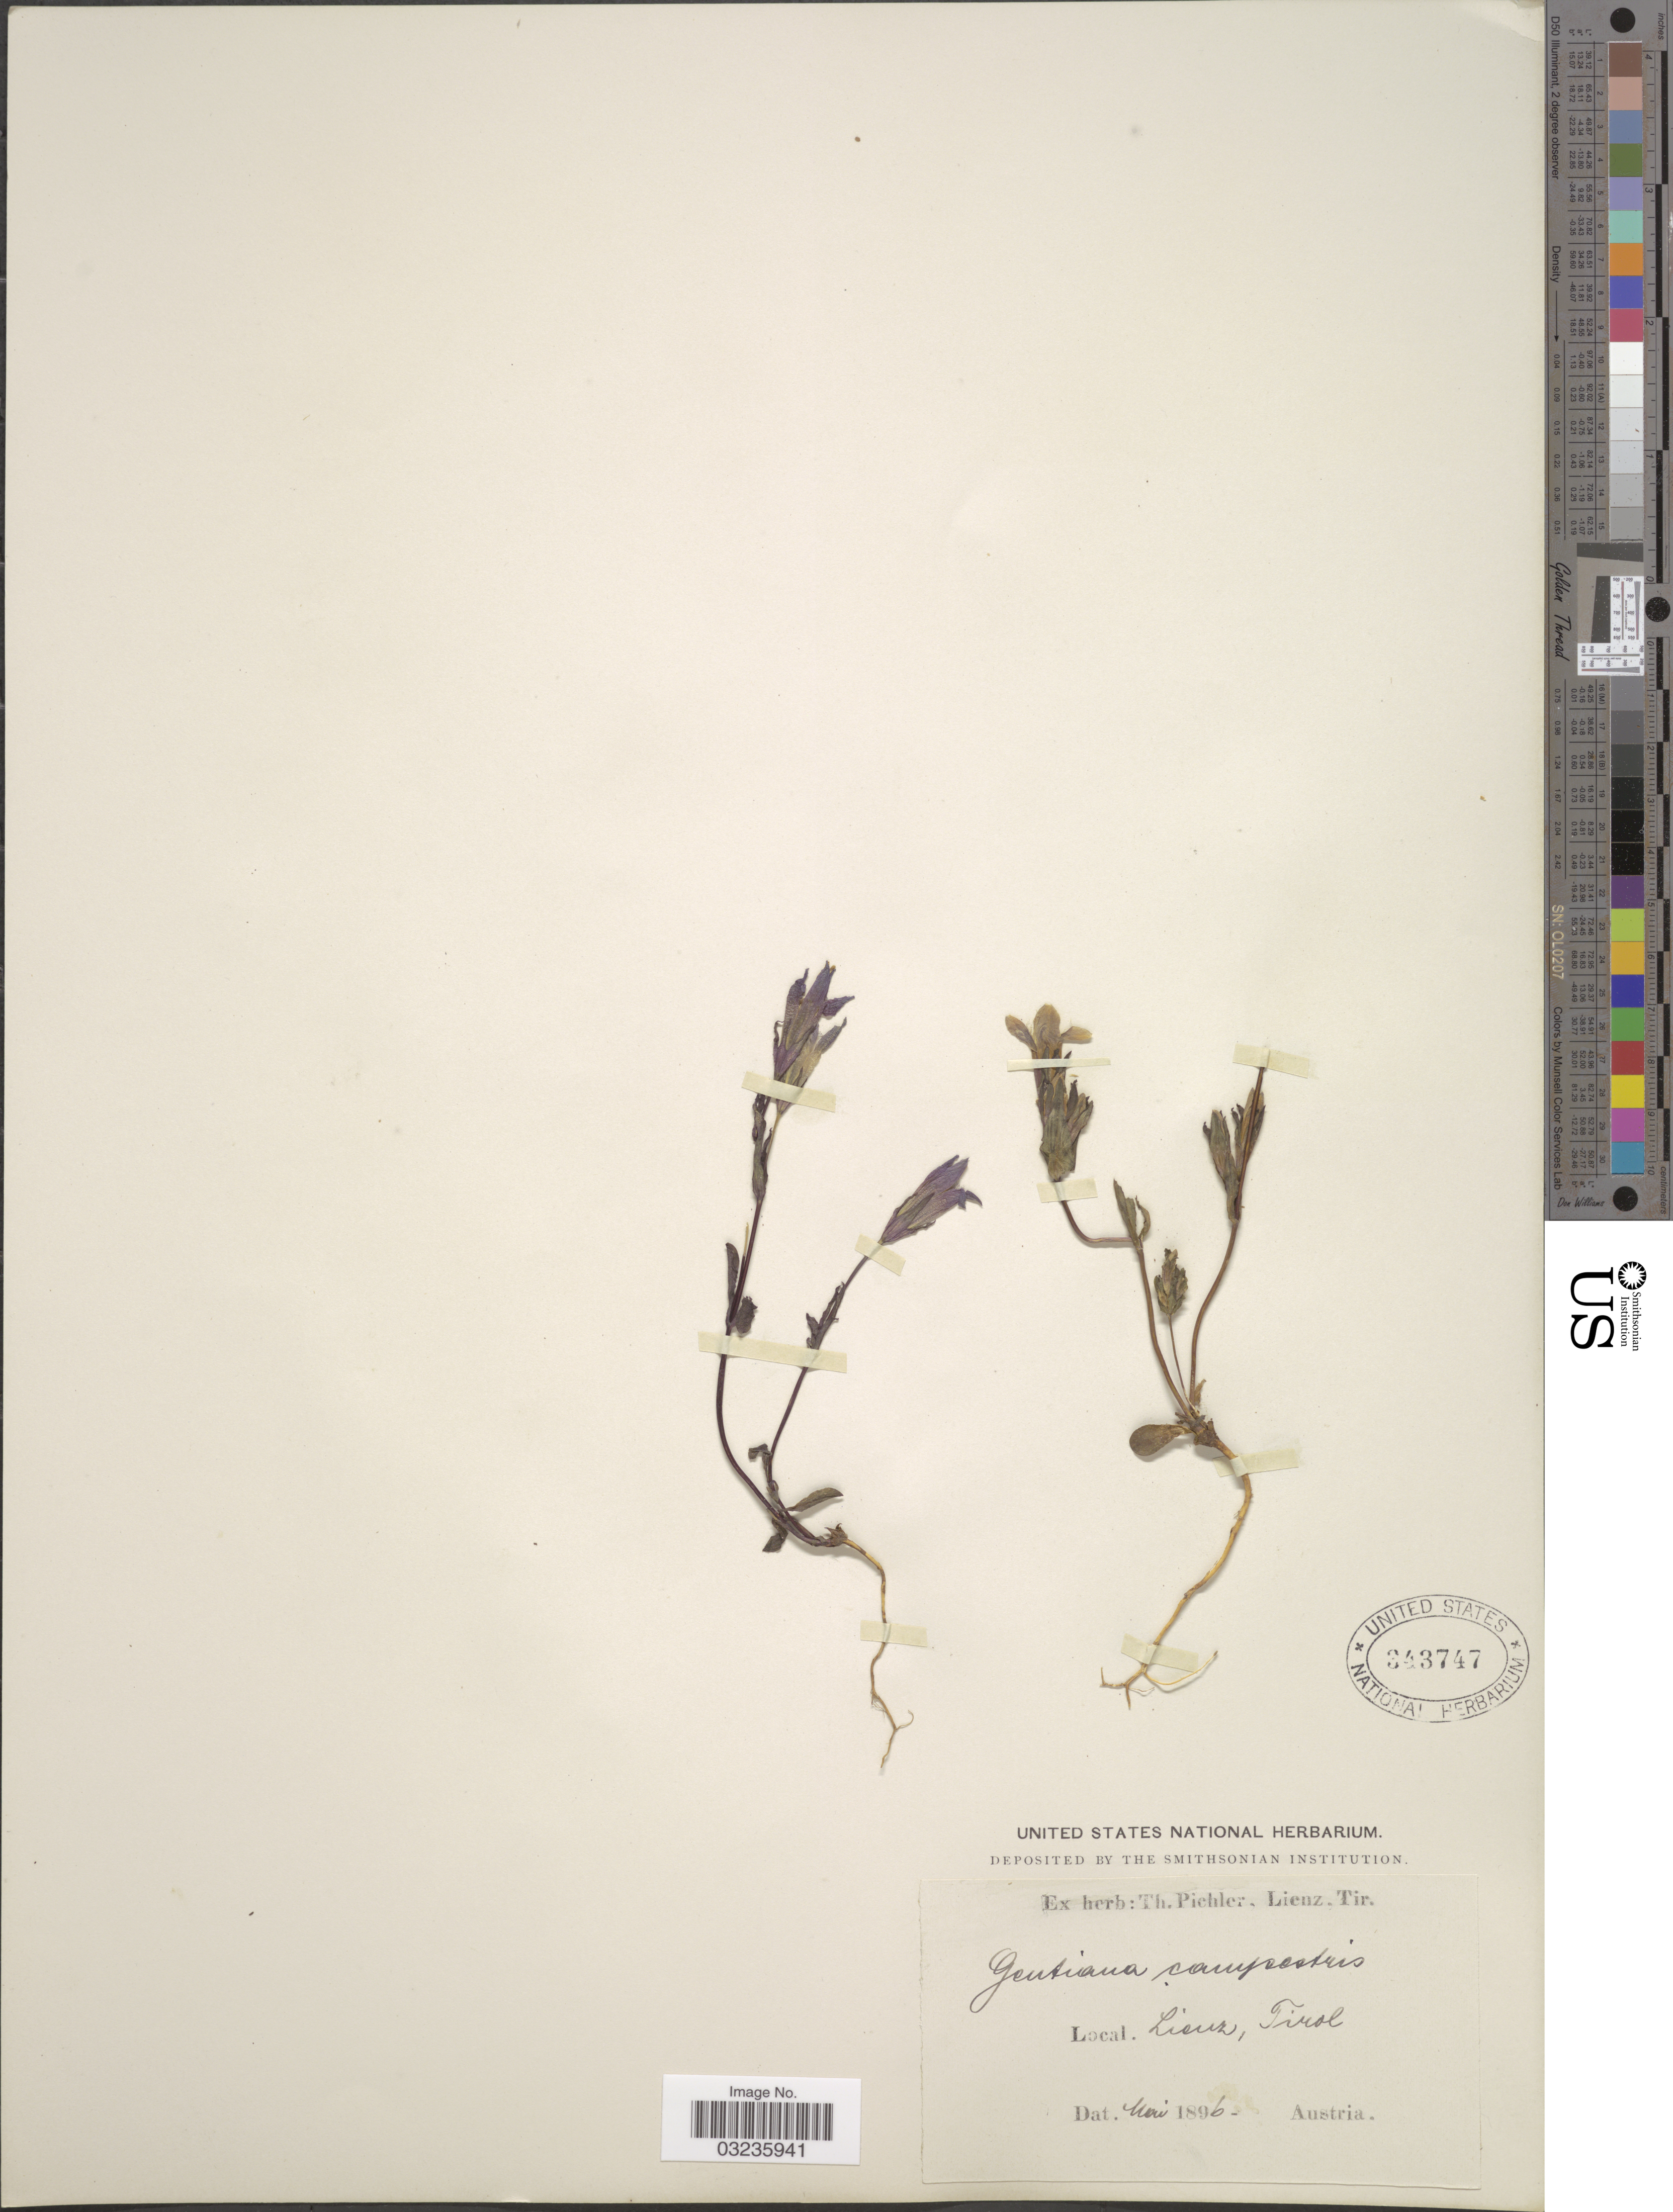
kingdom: Plantae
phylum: Tracheophyta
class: Magnoliopsida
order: Gentianales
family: Gentianaceae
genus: Gentiana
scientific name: Gentiana campestris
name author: L.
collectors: ex herb. T. Pichler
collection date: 1896-05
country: Austria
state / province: Tirol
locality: Lienz.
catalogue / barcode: US 343747